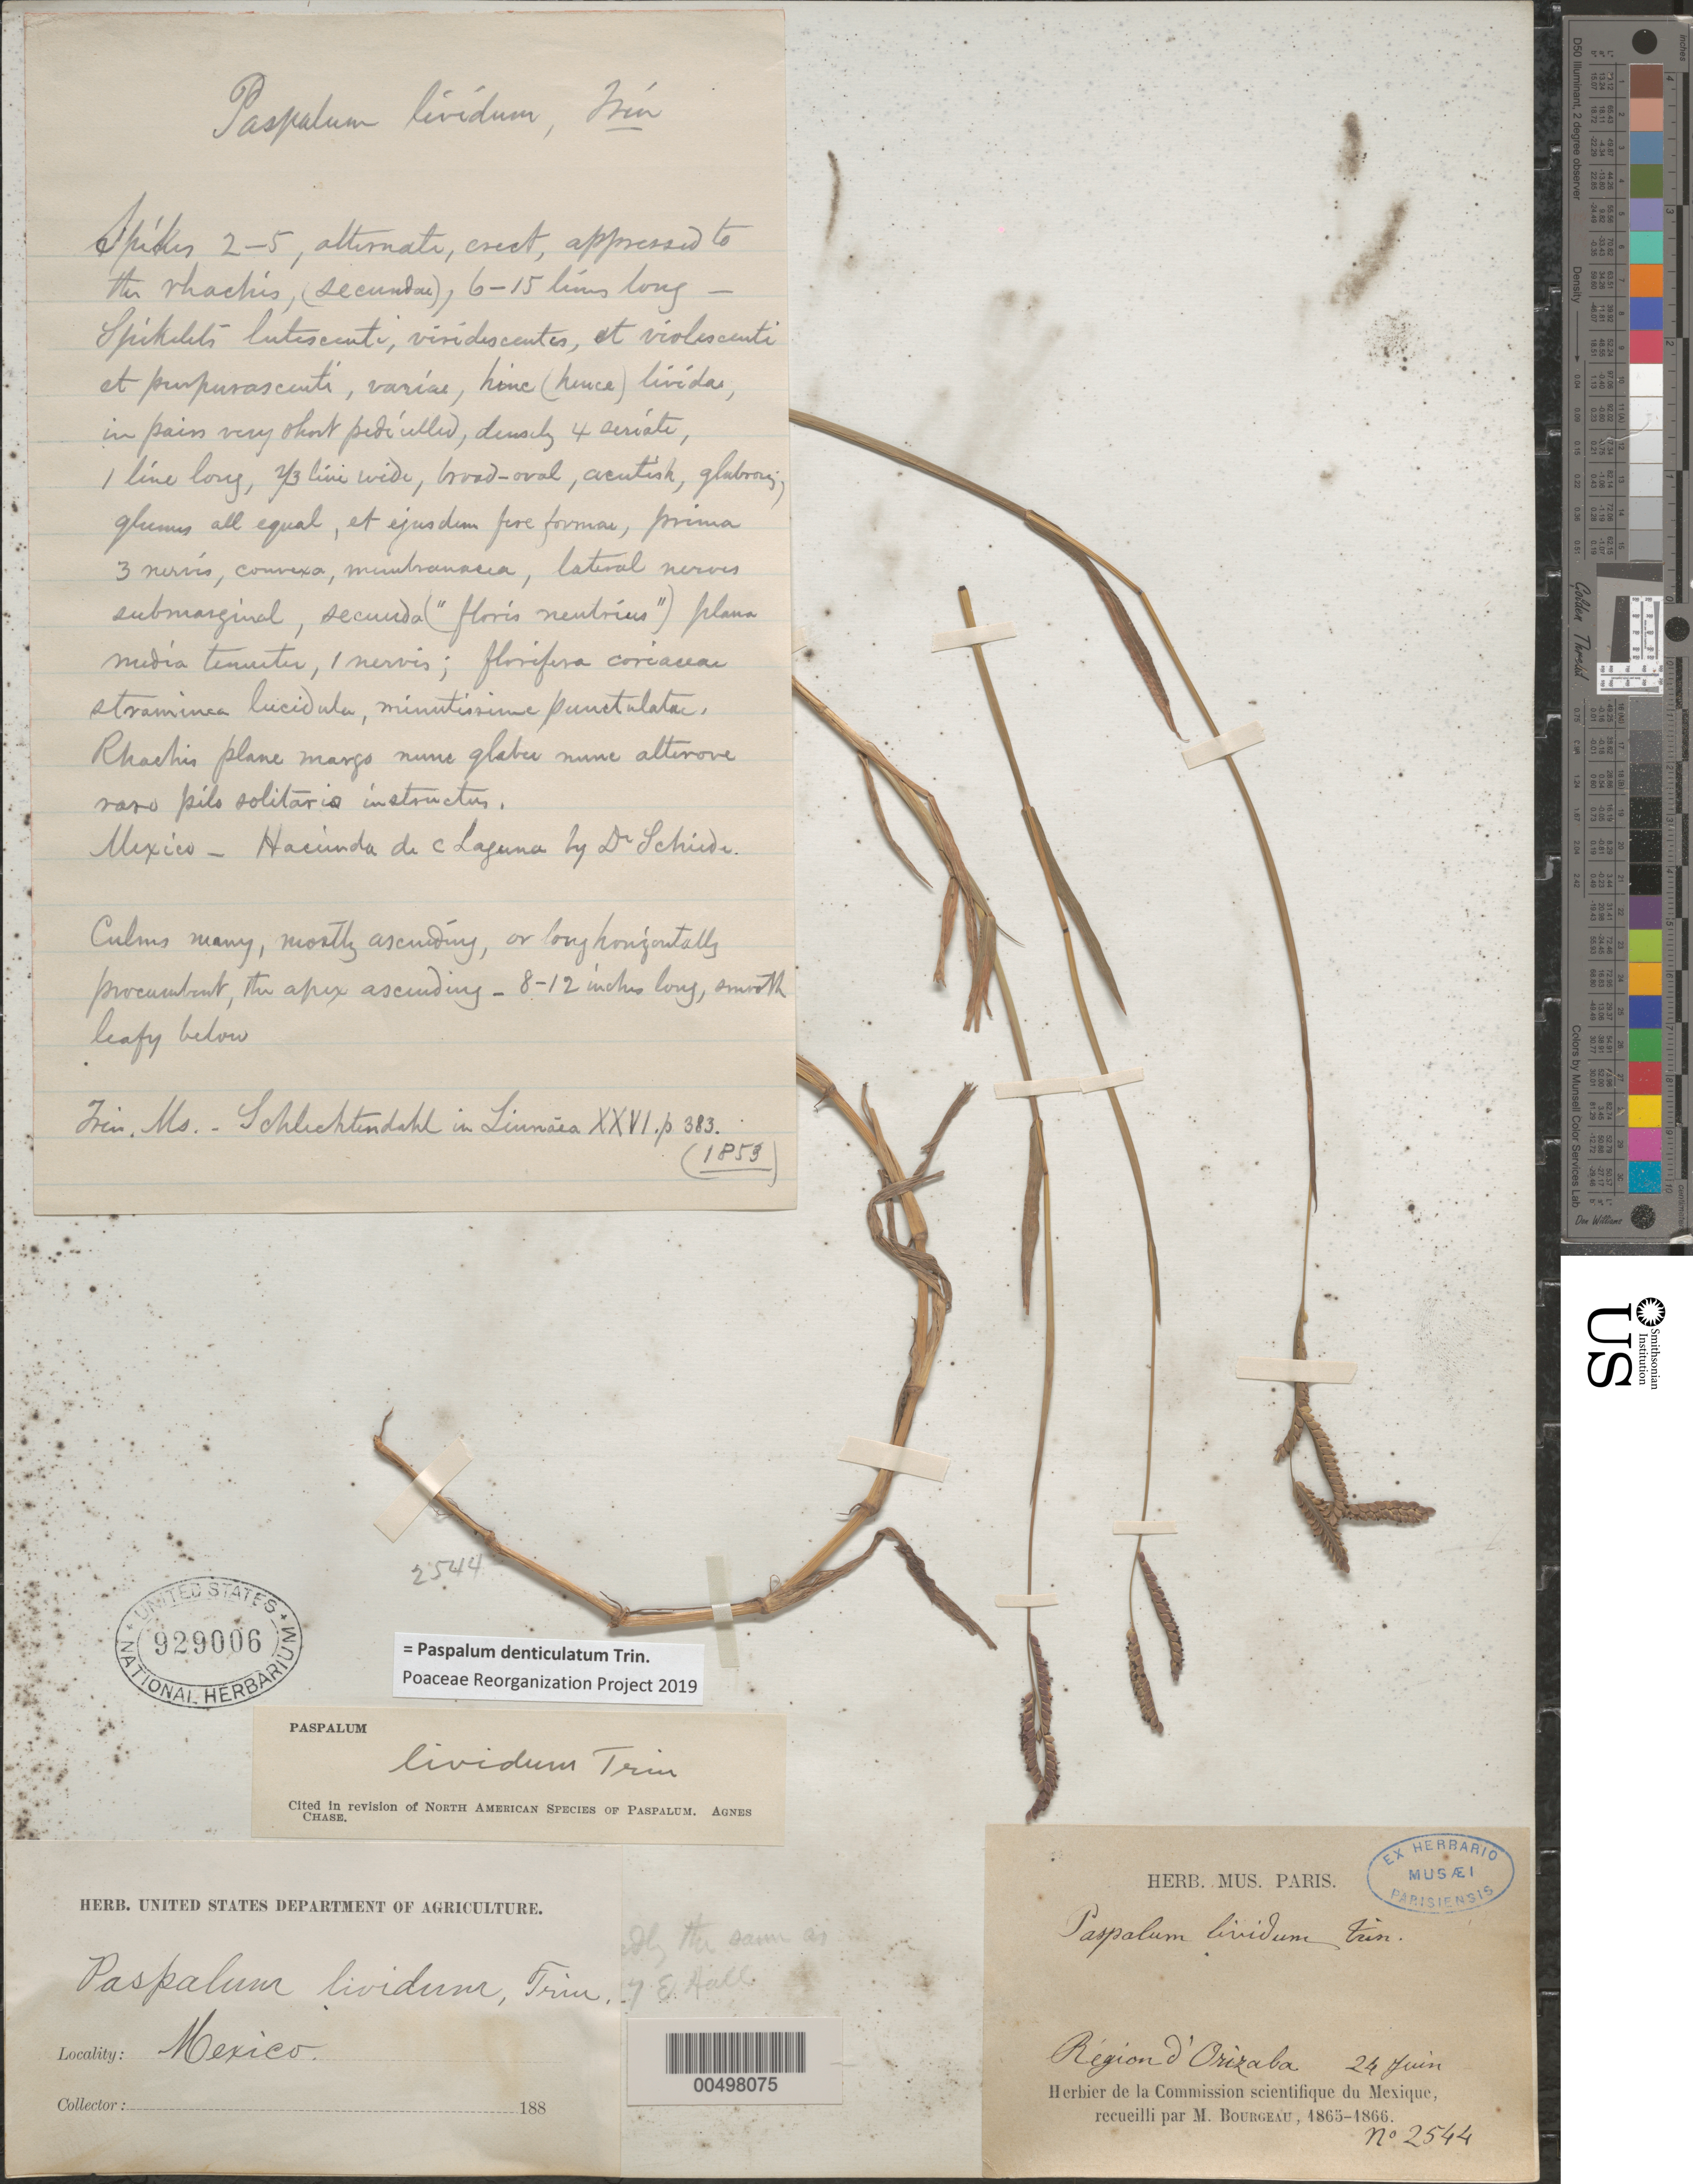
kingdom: Plantae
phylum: Tracheophyta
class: Liliopsida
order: Poales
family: Poaceae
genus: Paspalum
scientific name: Paspalum lividum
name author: Trin. in Schltdl.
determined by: Chase, [M.] Agnes, (US)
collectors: E. Bourgeau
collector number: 2544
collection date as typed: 24 Jun 1865 or 24 Jun 1866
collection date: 1865-06-24 or 1866-06-24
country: Mexico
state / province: Veracruz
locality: R‚gion d'Orizaba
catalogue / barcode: US 929006